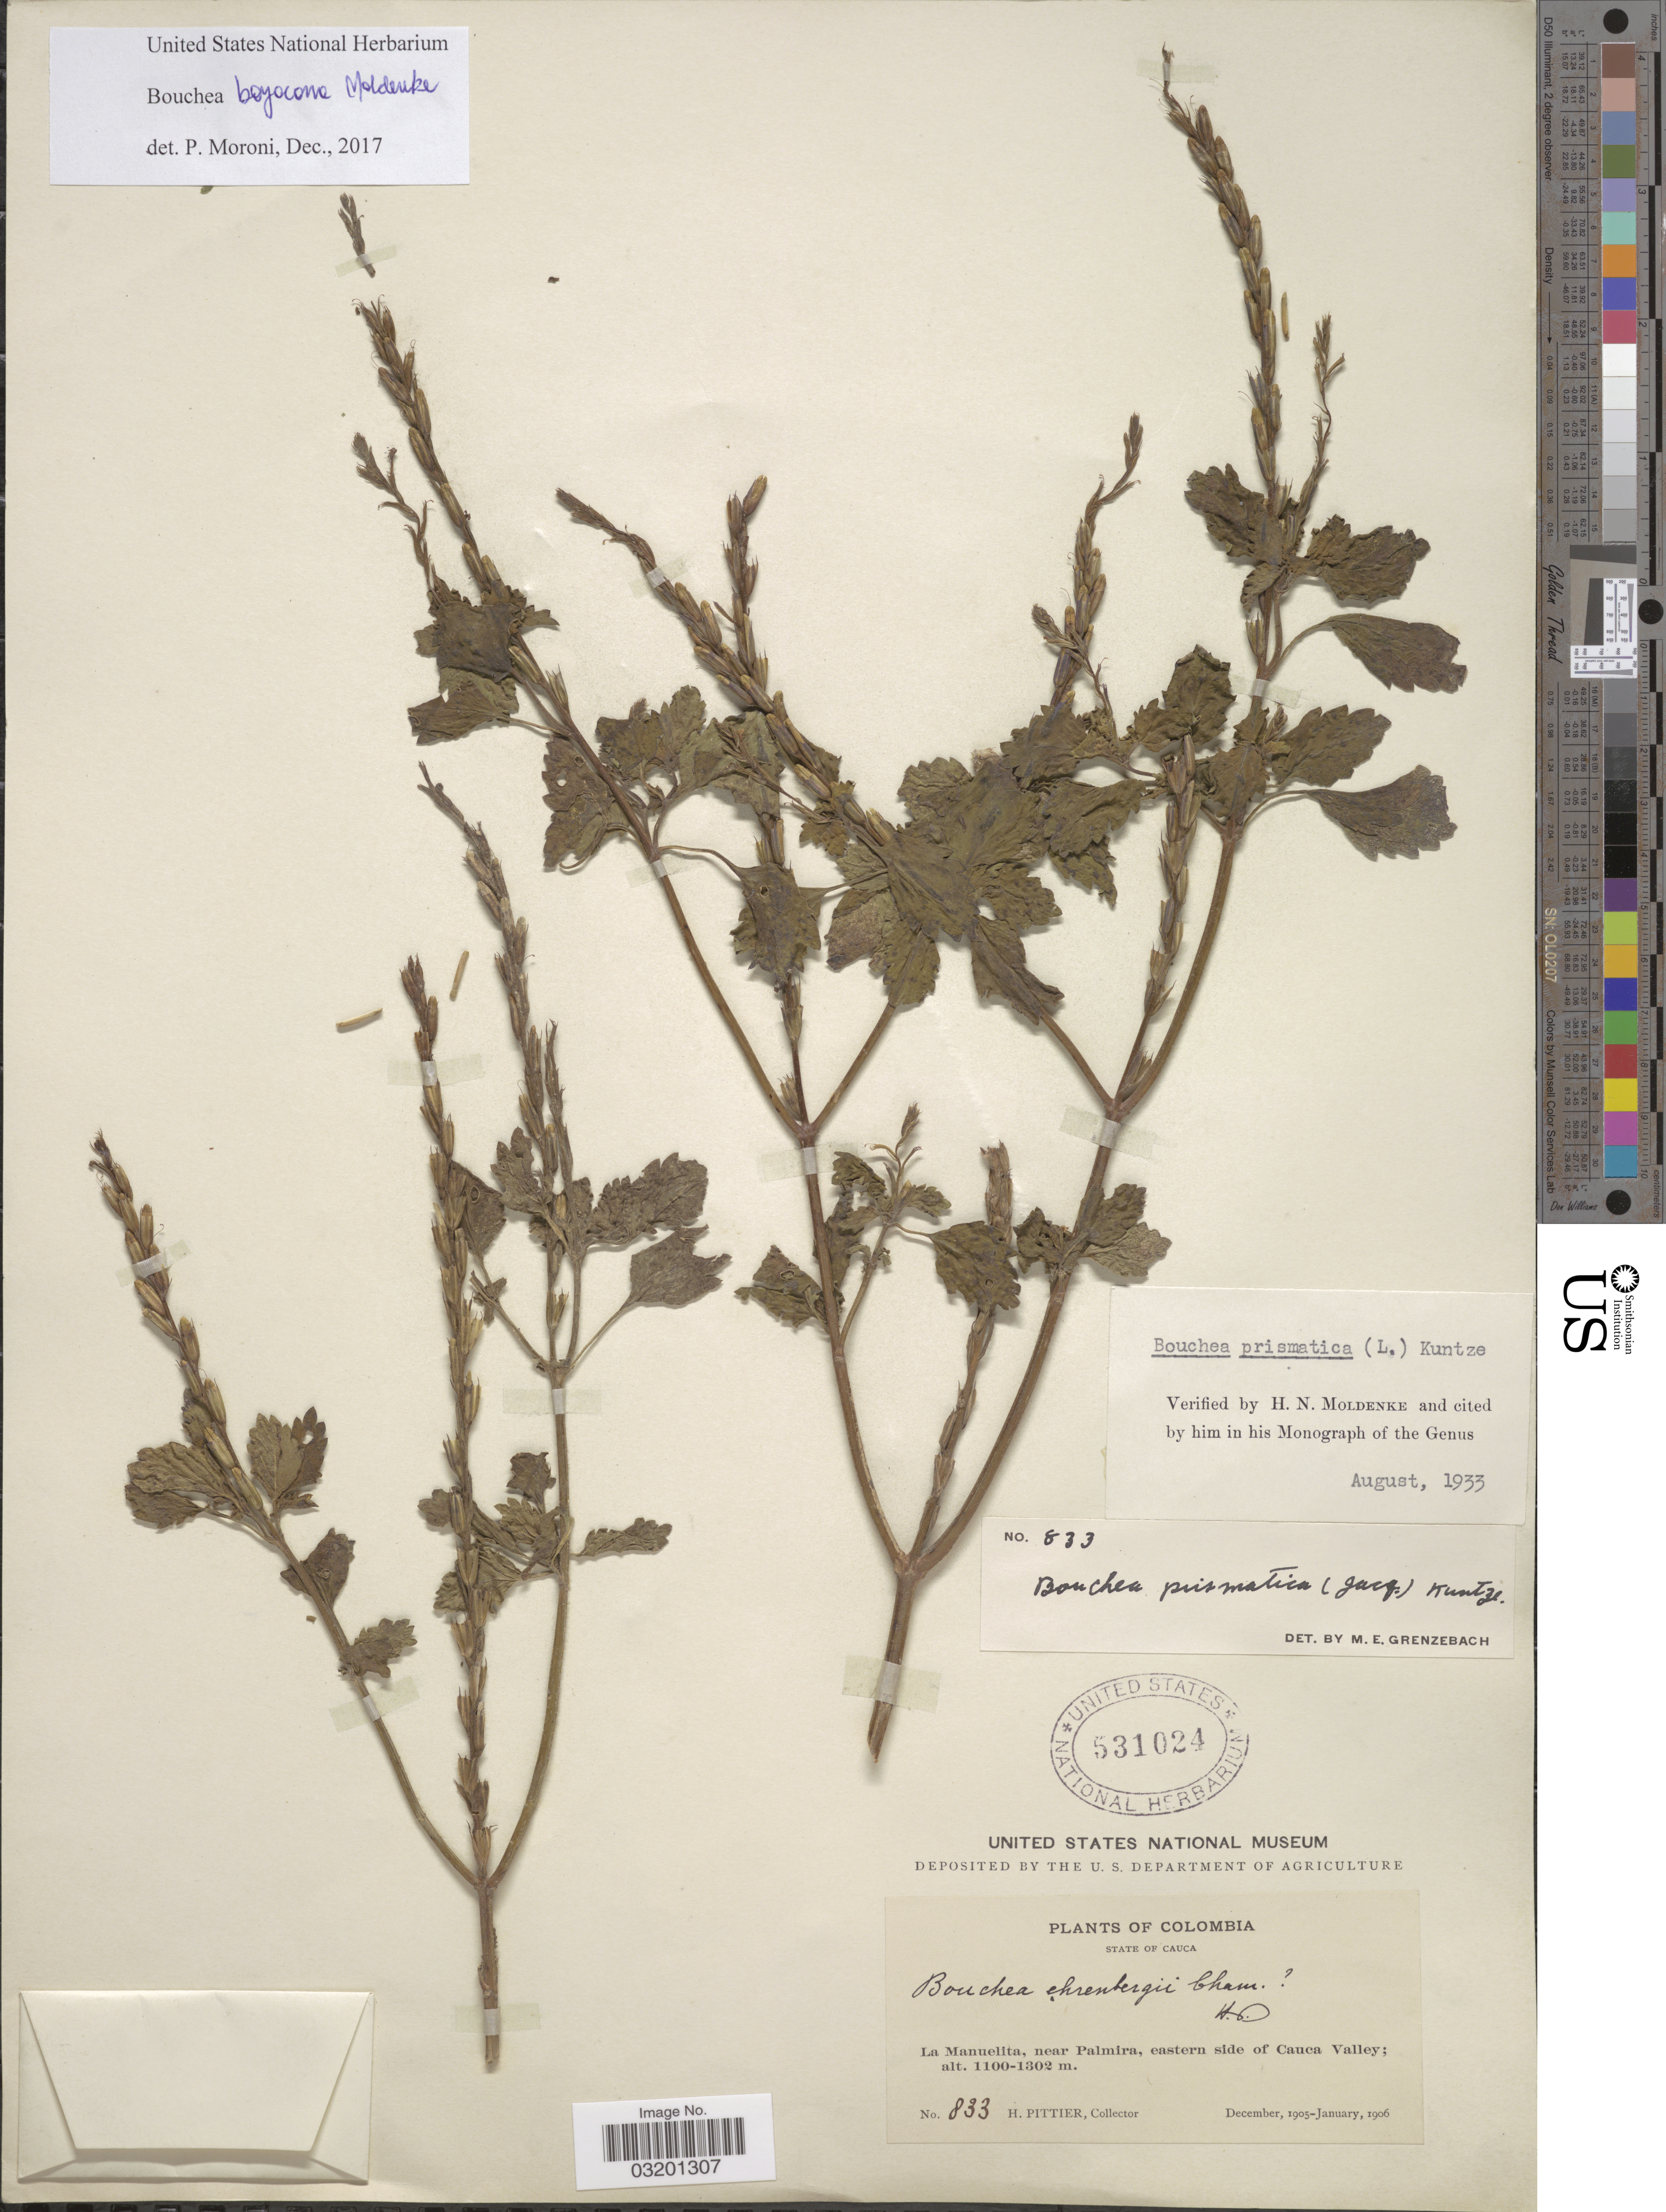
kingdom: Plantae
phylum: Tracheophyta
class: Magnoliopsida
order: Lamiales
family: Verbenaceae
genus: Bouchea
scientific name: Bouchea boyacana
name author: Moldenke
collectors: H. F. Pittier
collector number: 833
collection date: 1905-12/1906-01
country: Colombia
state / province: Cauca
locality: La Manuelita, near Palmira, eastern side of Cauca Valley.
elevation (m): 1100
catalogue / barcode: US 531024